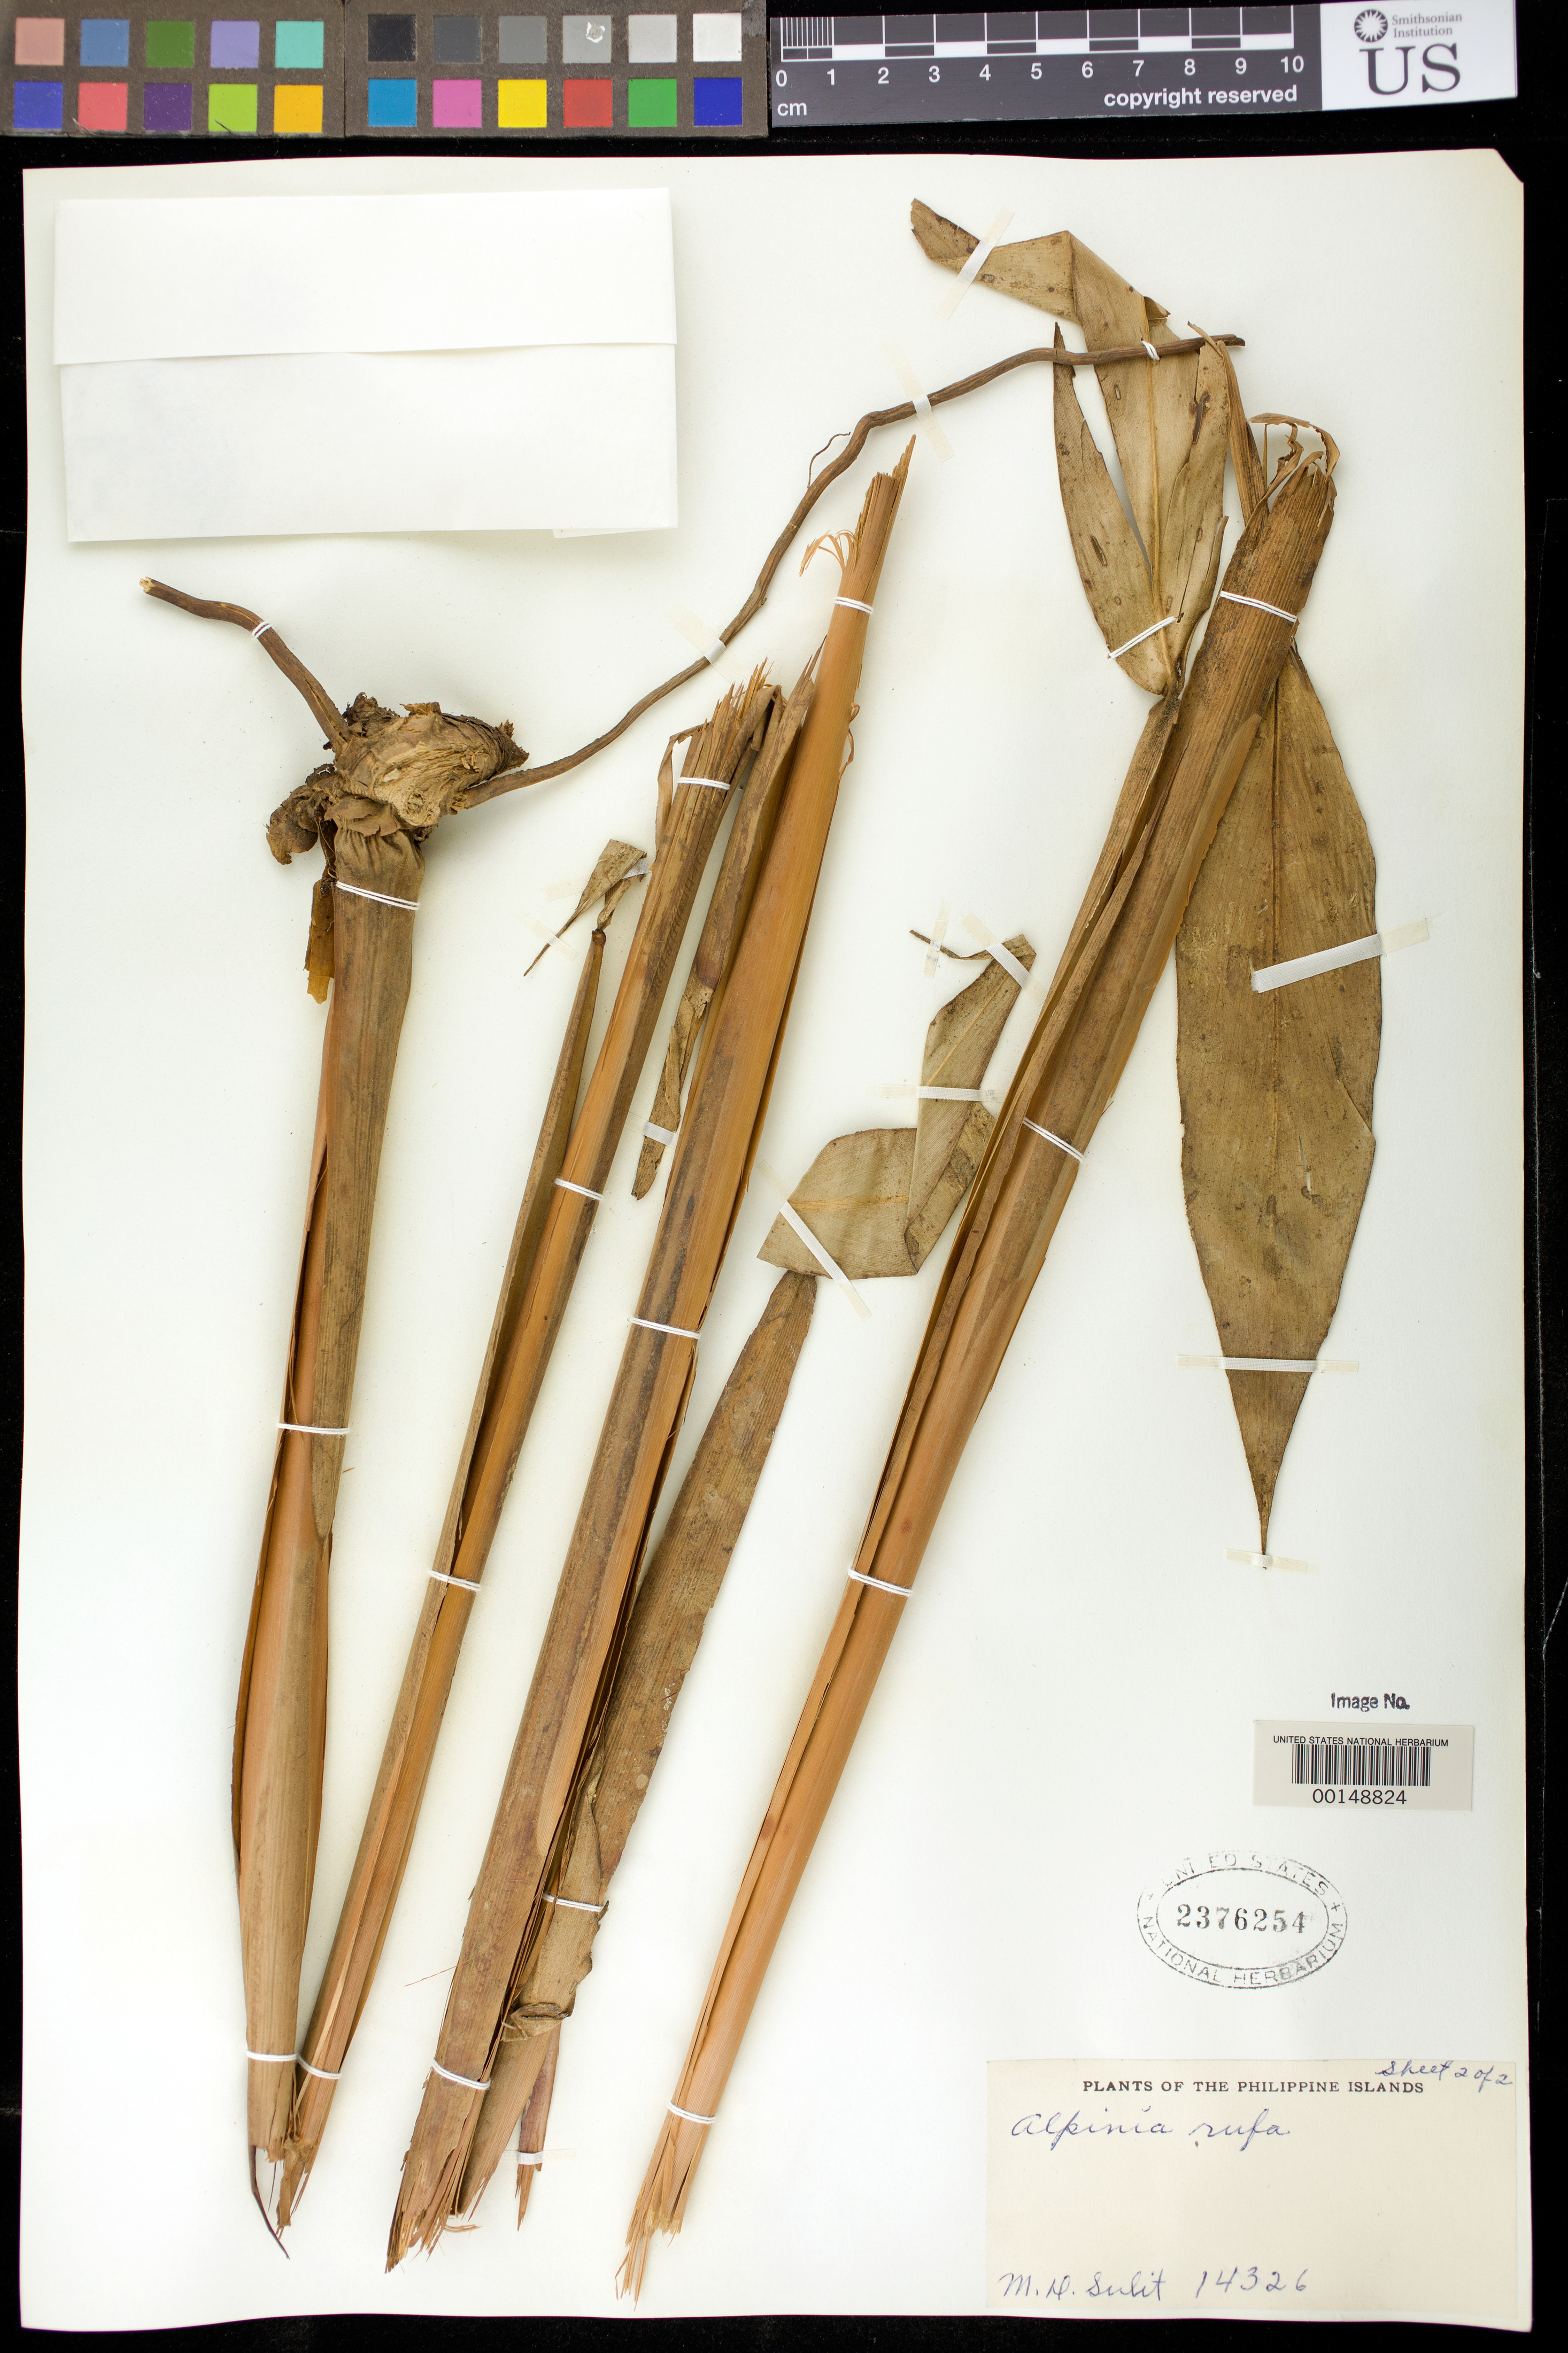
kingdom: Plantae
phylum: Tracheophyta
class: Liliopsida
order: Zingiberales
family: Zingiberaceae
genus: Alpinia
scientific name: Alpinia rufa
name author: (C. Presl) Náves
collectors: M. Sulit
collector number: Phil. Nat. Herb. 14326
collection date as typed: Mar 1951 to -- Apr 1951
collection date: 1951-03/1951-04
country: Philippines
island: Samar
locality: Mt. cansayo, catarman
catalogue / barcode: US 2376254